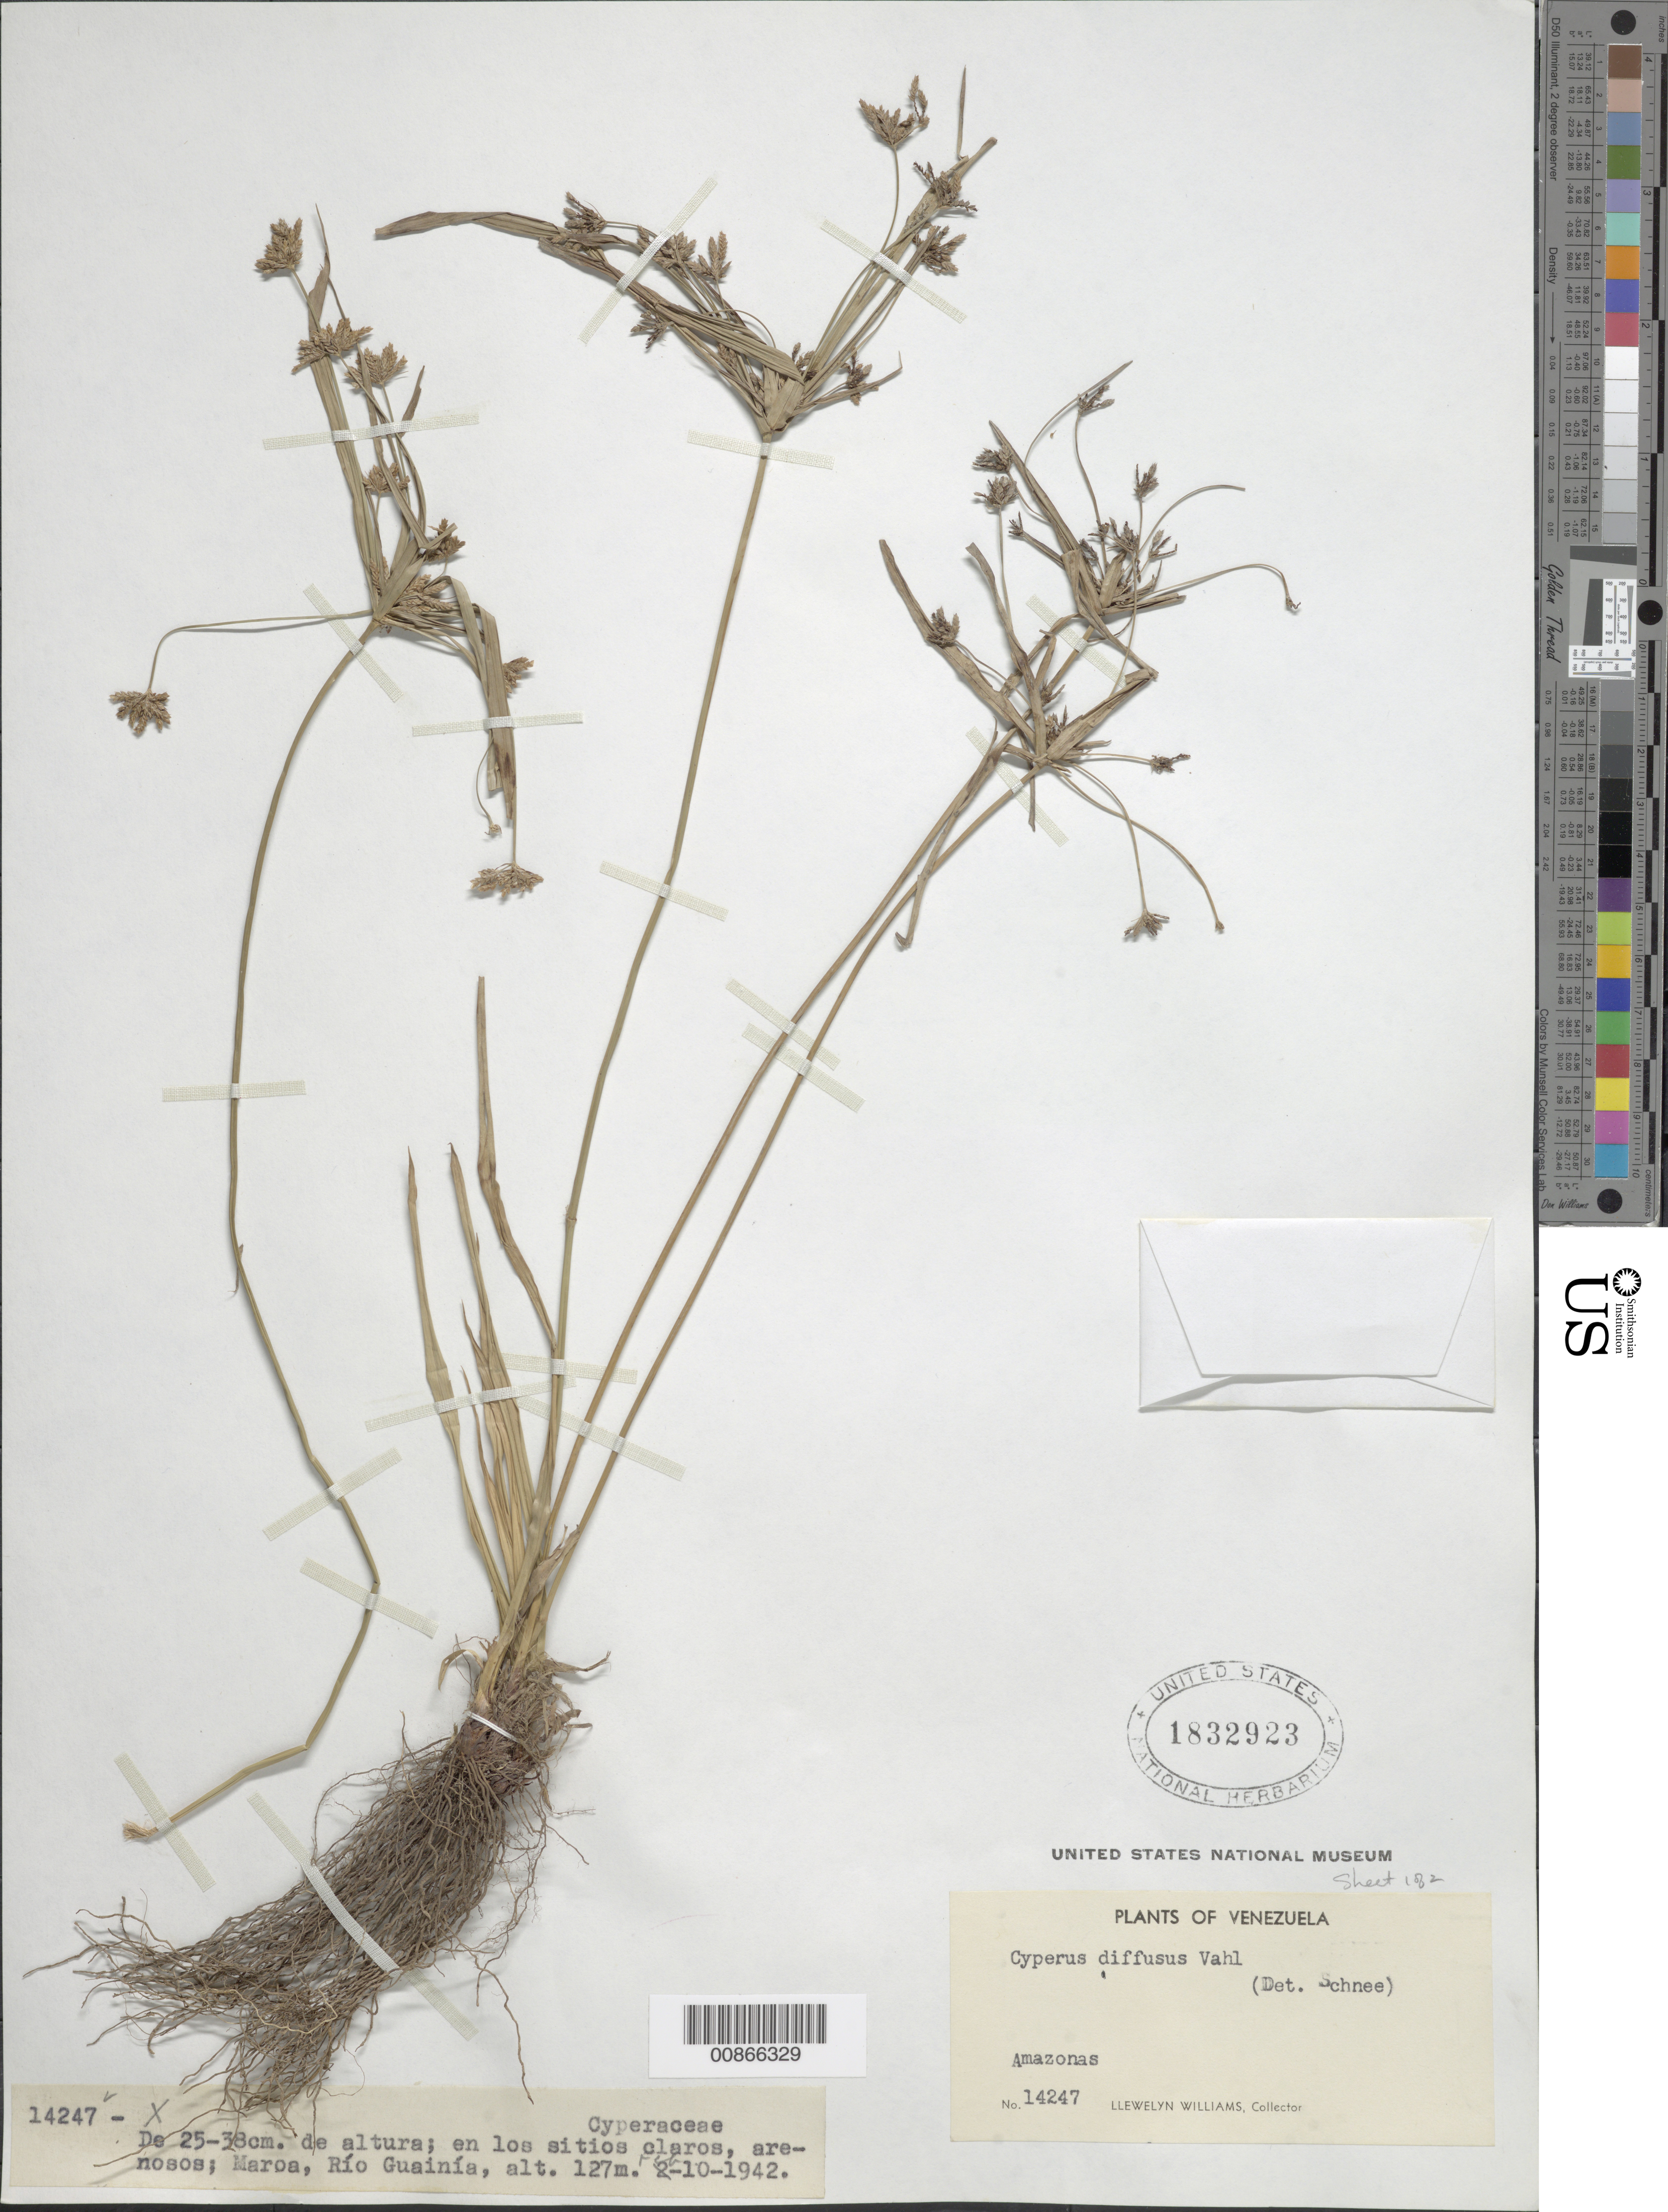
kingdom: Plantae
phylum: Tracheophyta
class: Liliopsida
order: Poales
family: Cyperaceae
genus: Cyperus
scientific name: Cyperus laxus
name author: Lam.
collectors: Ll. Williams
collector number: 14247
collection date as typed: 10-Feb-42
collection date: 1942-02-10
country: Venezuela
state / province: Amazonas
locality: Maroa, Río Guainía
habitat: Sitios claros, arenosos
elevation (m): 127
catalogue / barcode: US 1832923